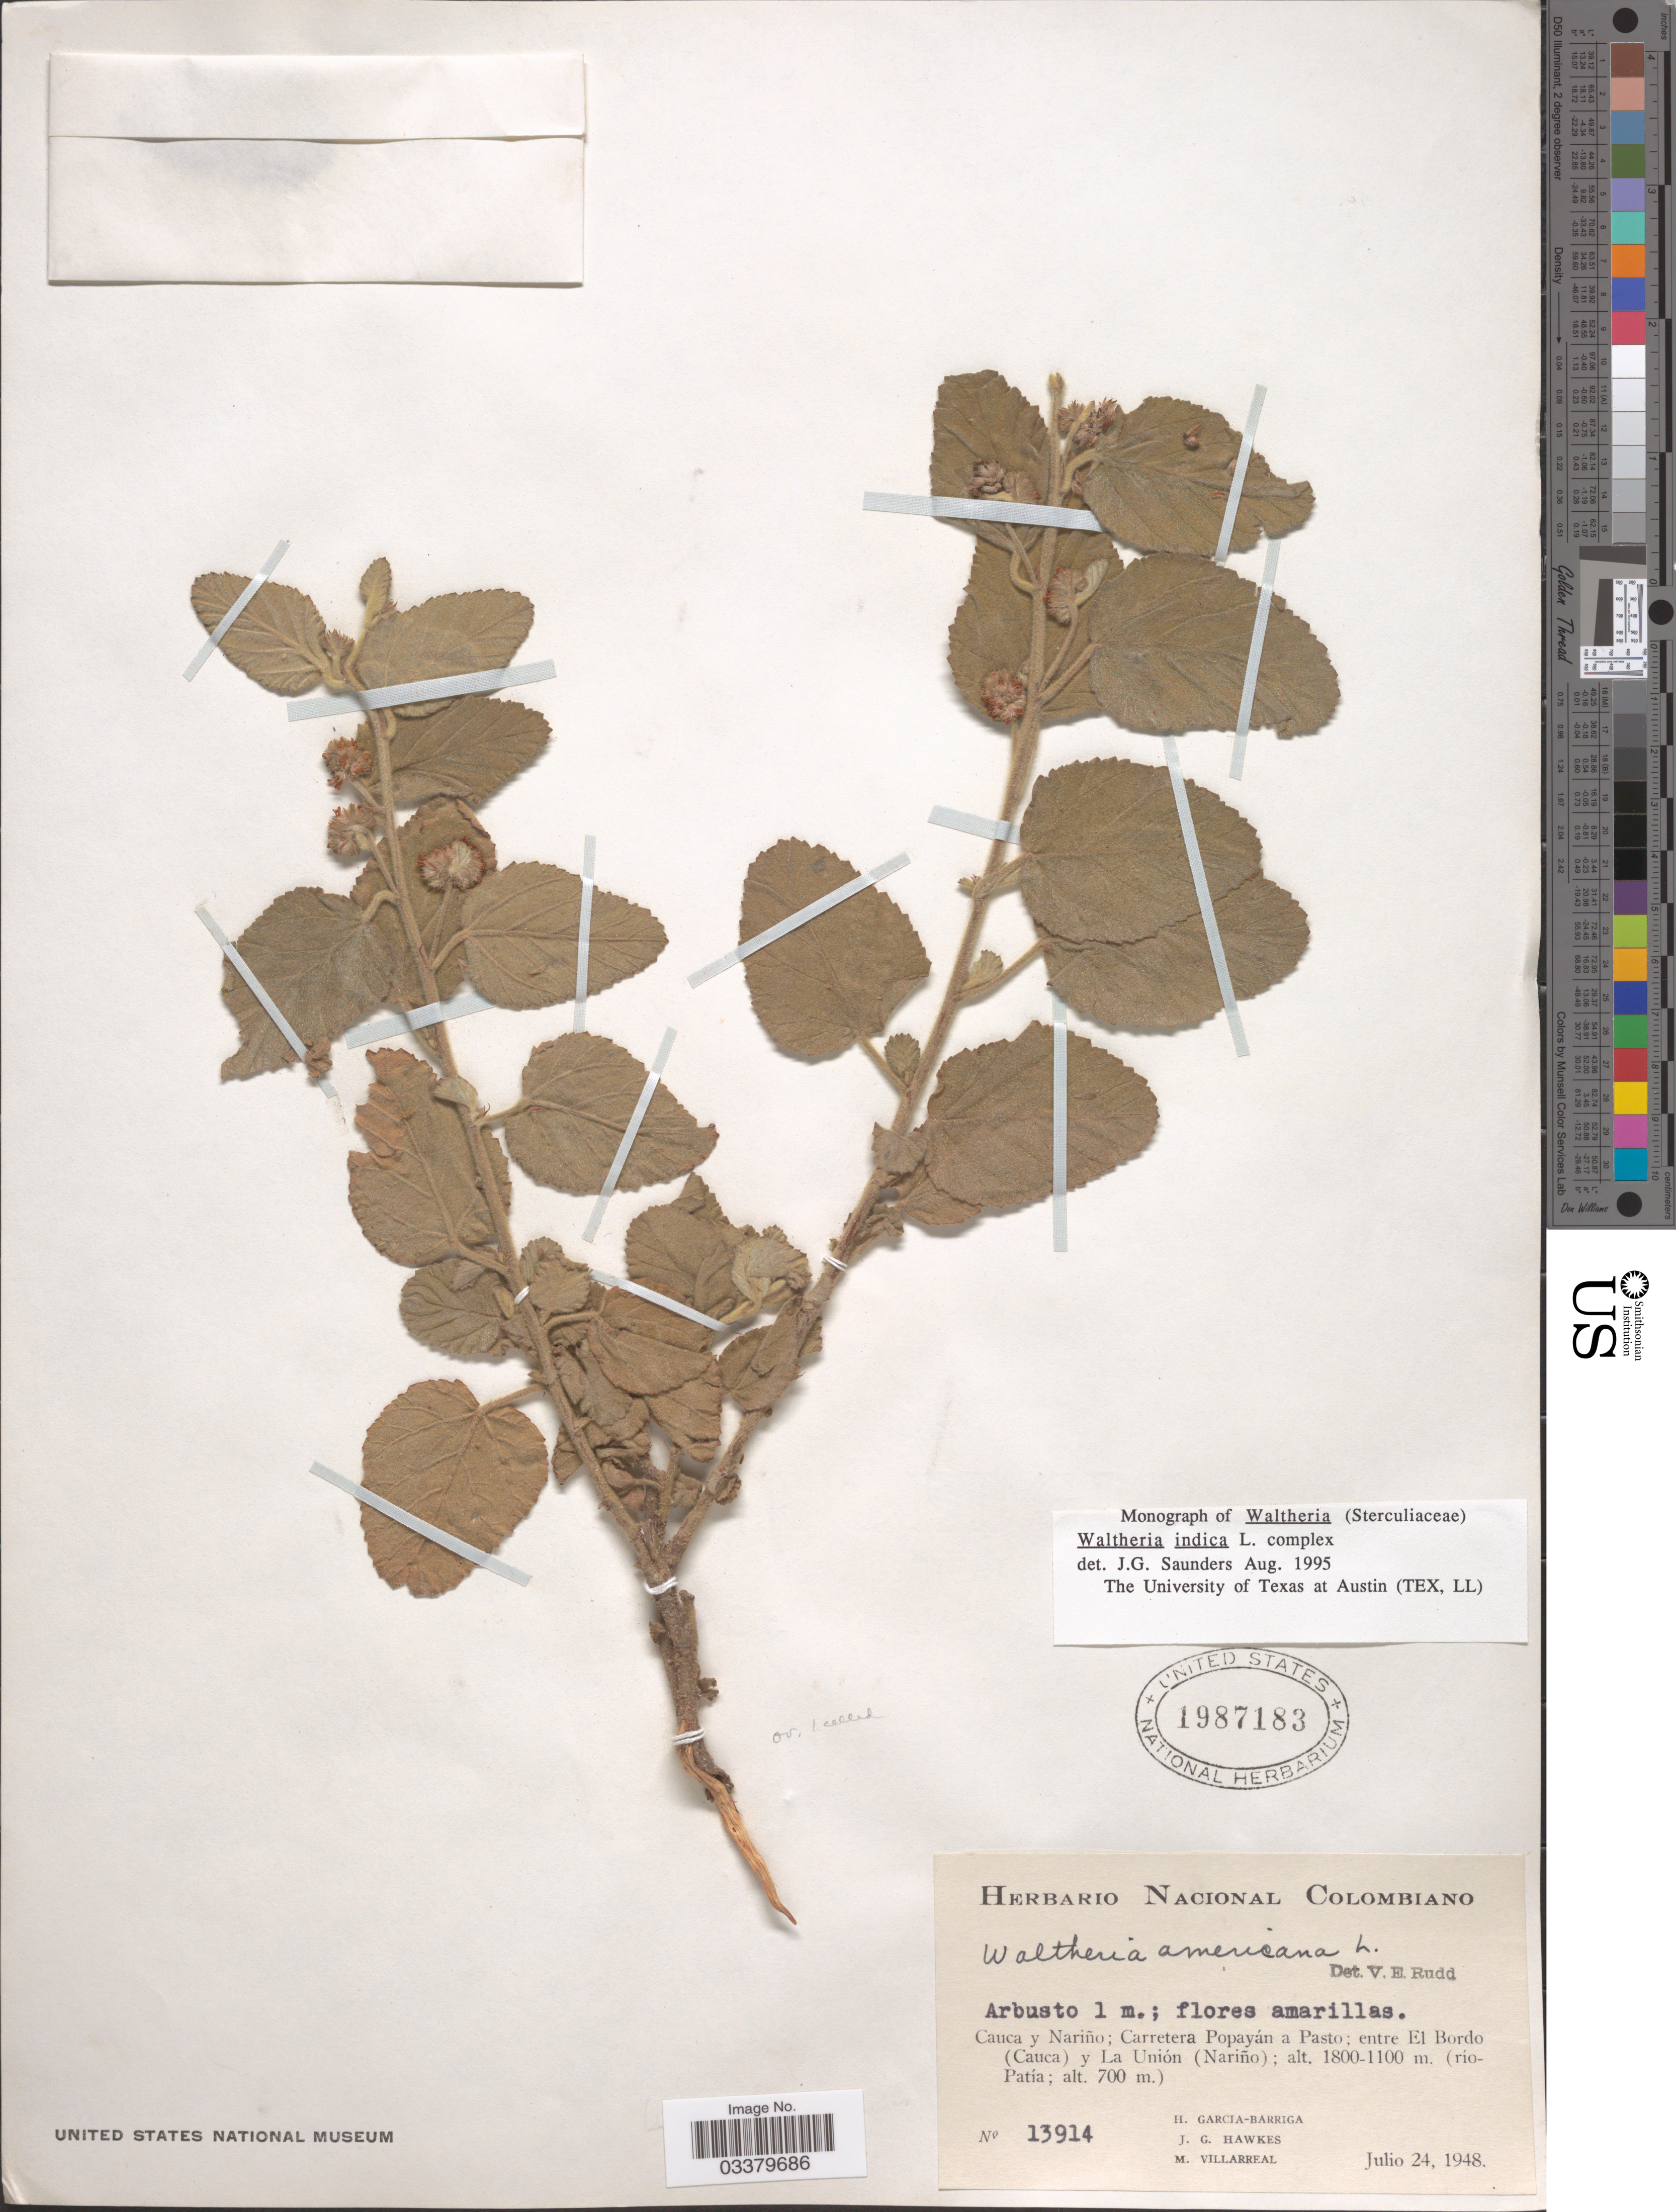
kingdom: Plantae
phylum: Tracheophyta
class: Magnoliopsida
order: Malvales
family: Malvaceae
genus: Waltheria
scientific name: Waltheria indica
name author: L.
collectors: H. García Barriga, J. Hawkes & M. Villarreal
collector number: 13914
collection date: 1948-07-24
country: Colombia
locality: Cauca y Nariño; Carretera Popayán a Pasto; entre El Bordo (Cauca) y La Unión (Nariño). (Río-Patía).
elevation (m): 700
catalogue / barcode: US 1987183